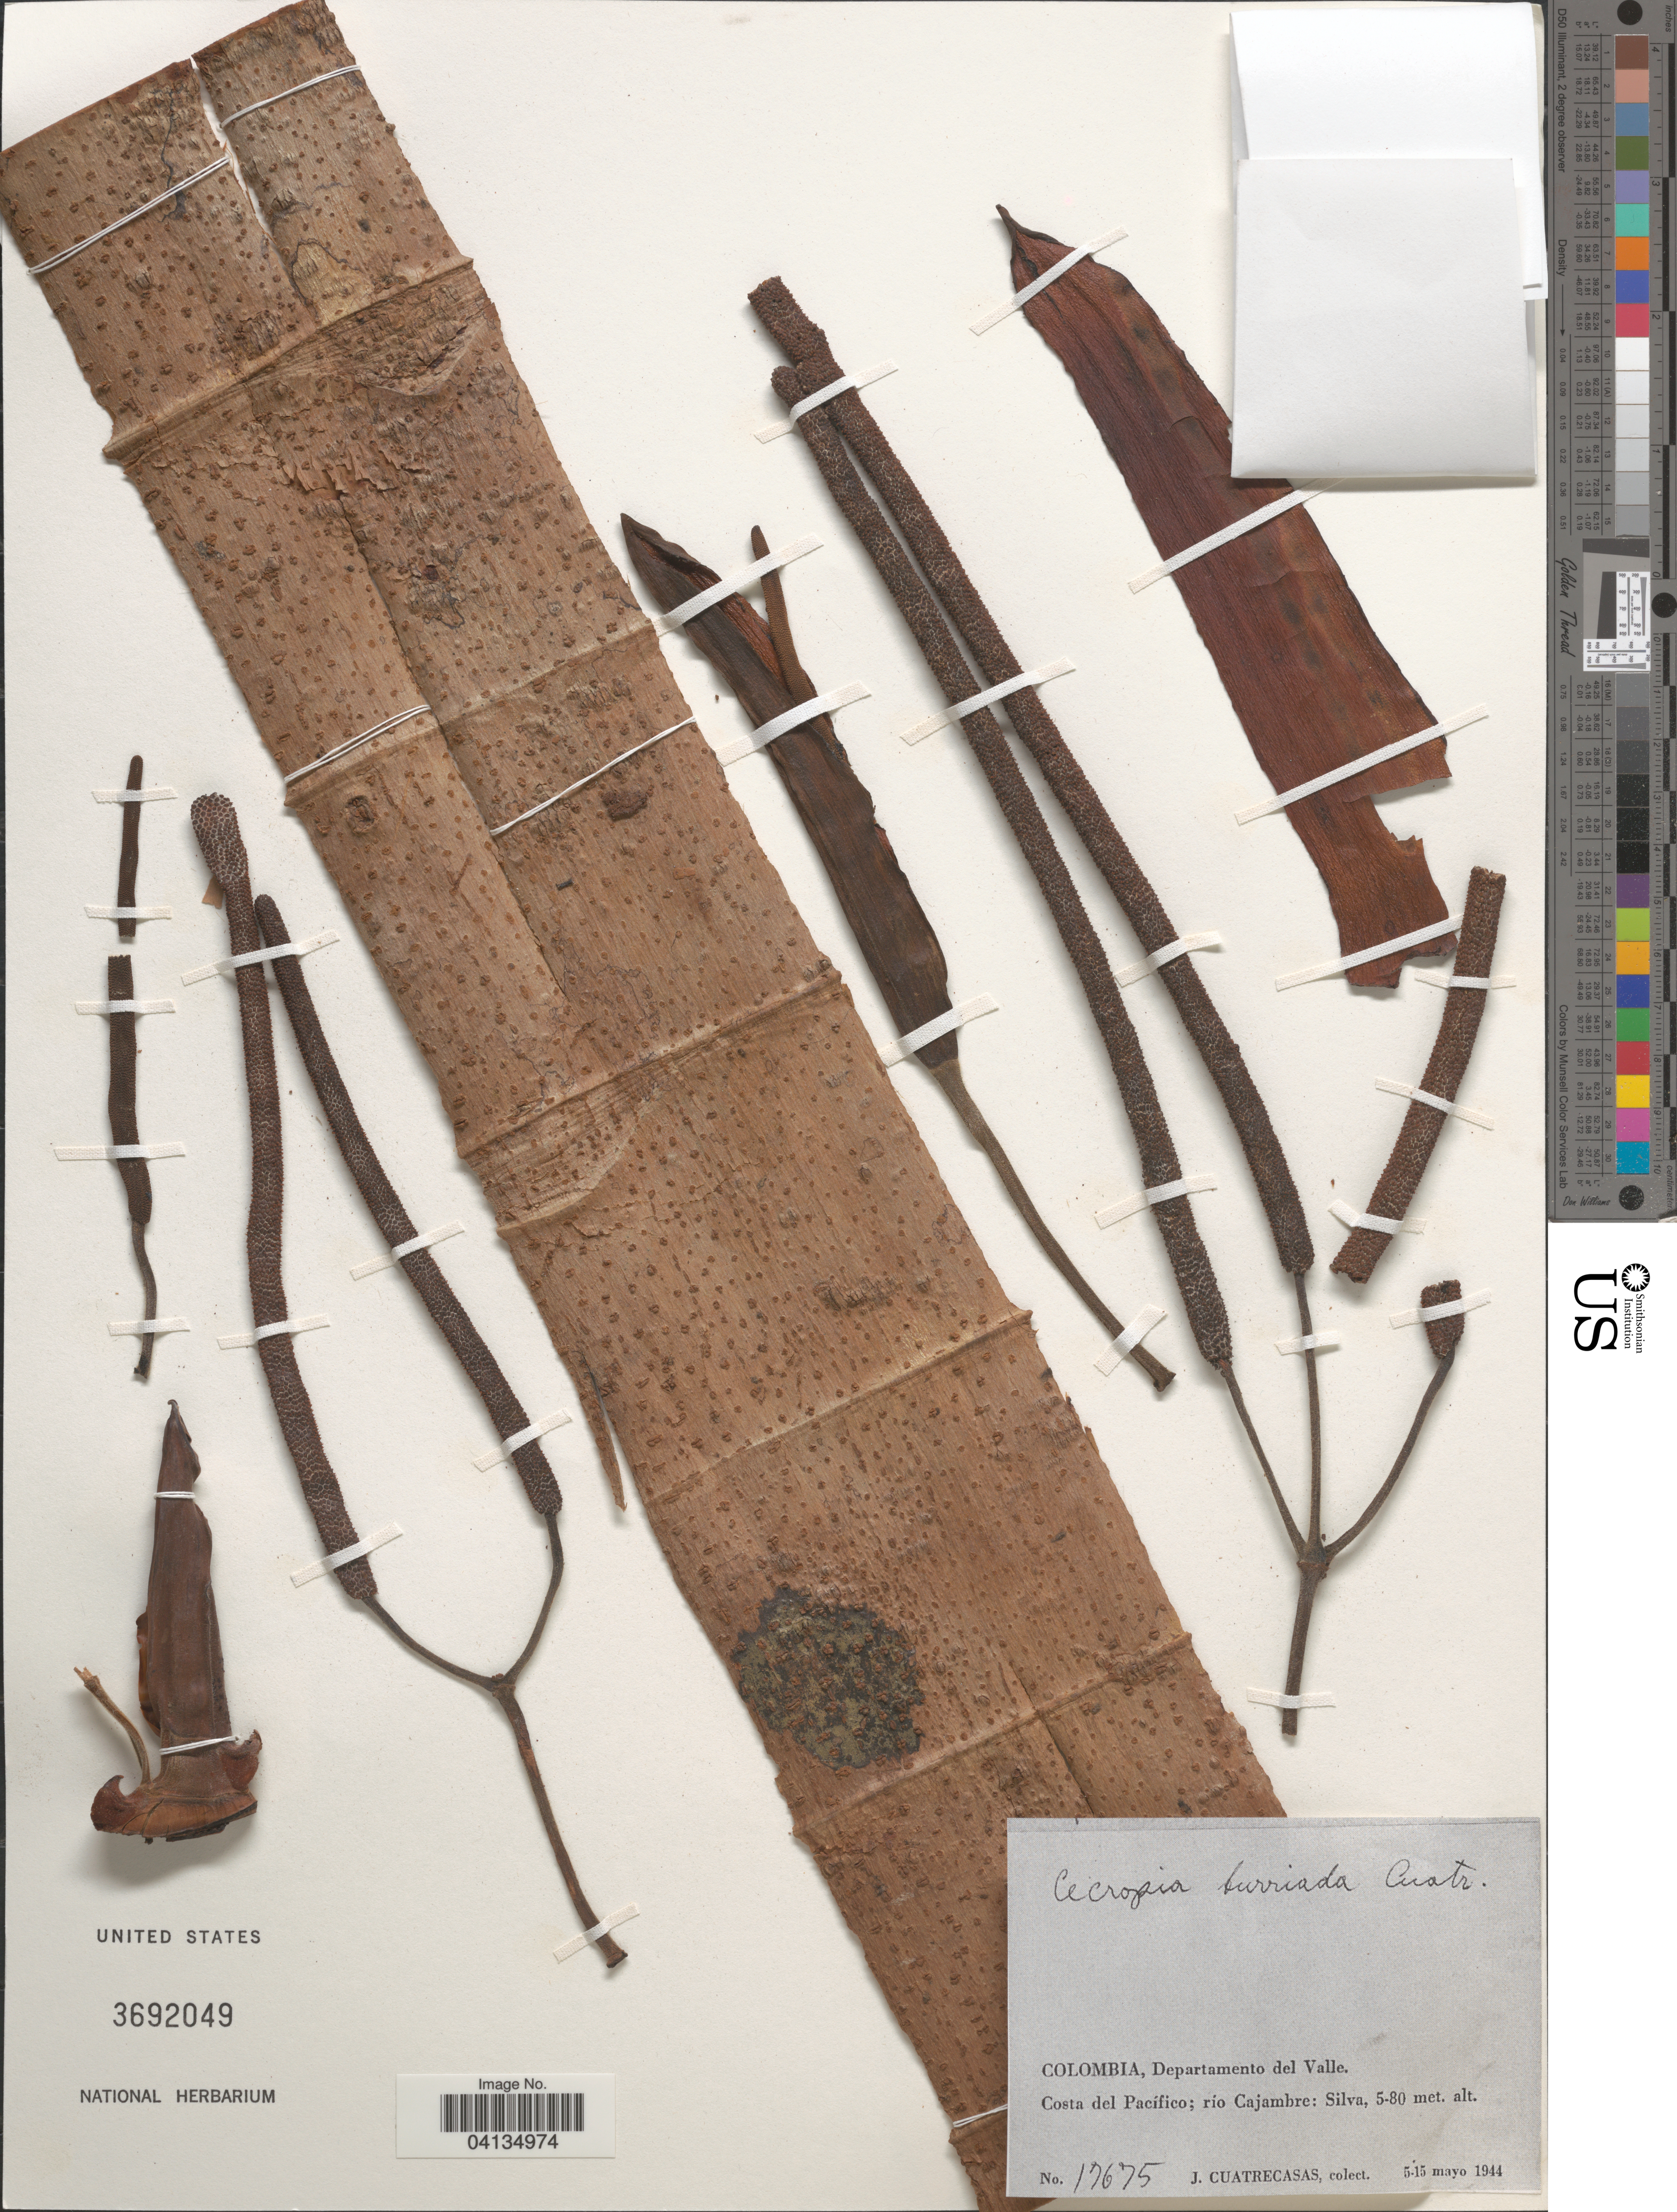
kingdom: Plantae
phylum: Tracheophyta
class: Magnoliopsida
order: Rosales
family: Urticaceae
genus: Cecropia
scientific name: Cecropia burriada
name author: Cuatrec.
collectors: J. Cuatrecasas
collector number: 17675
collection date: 1944-05-05/1944-05-15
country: Colombia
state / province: Valle del Cauca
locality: Departamento del Valle. Costa del Pacífico; río Cajambre.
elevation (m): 5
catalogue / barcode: US 3692049